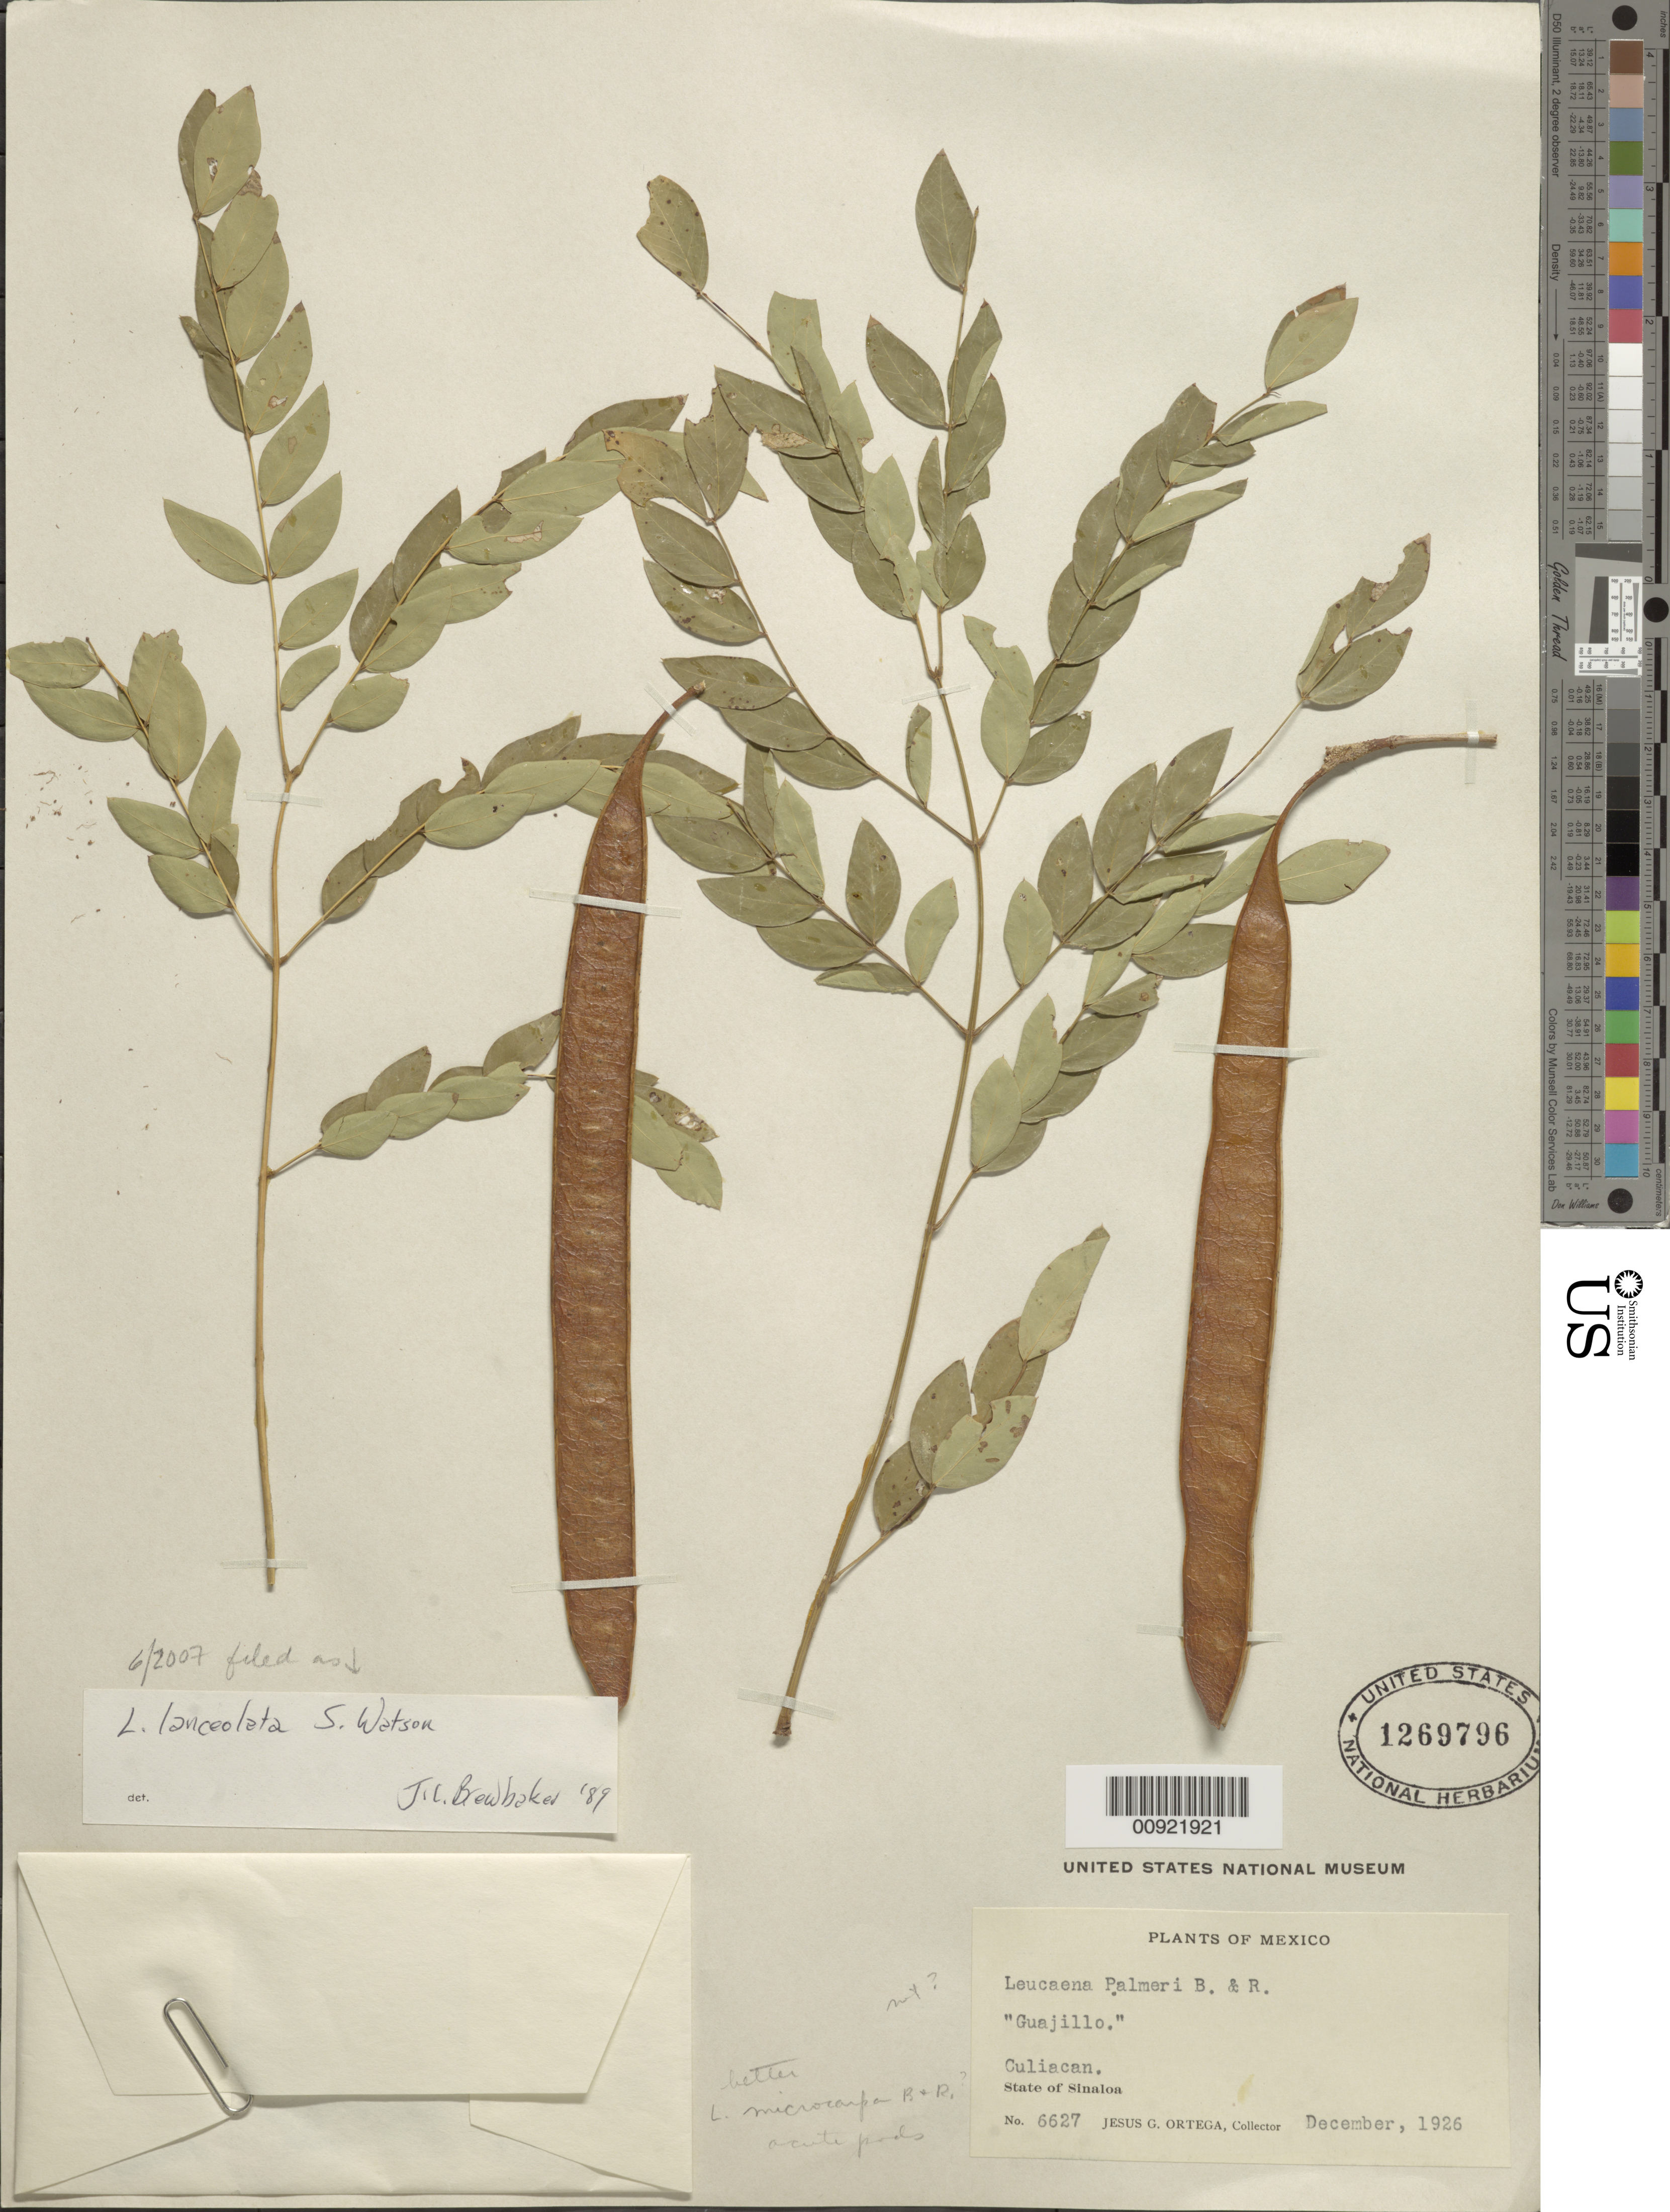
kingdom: Plantae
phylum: Tracheophyta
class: Magnoliopsida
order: Fabales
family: Fabaceae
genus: Leucaena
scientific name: Leucaena lanceolata var. lanceolata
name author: S. Watson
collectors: J. Ortega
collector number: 6627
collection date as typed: Dec 1926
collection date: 1926-12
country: Mexico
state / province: Sinaloa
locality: Culiacán, State of Sinaloa.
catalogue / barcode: US 1269796